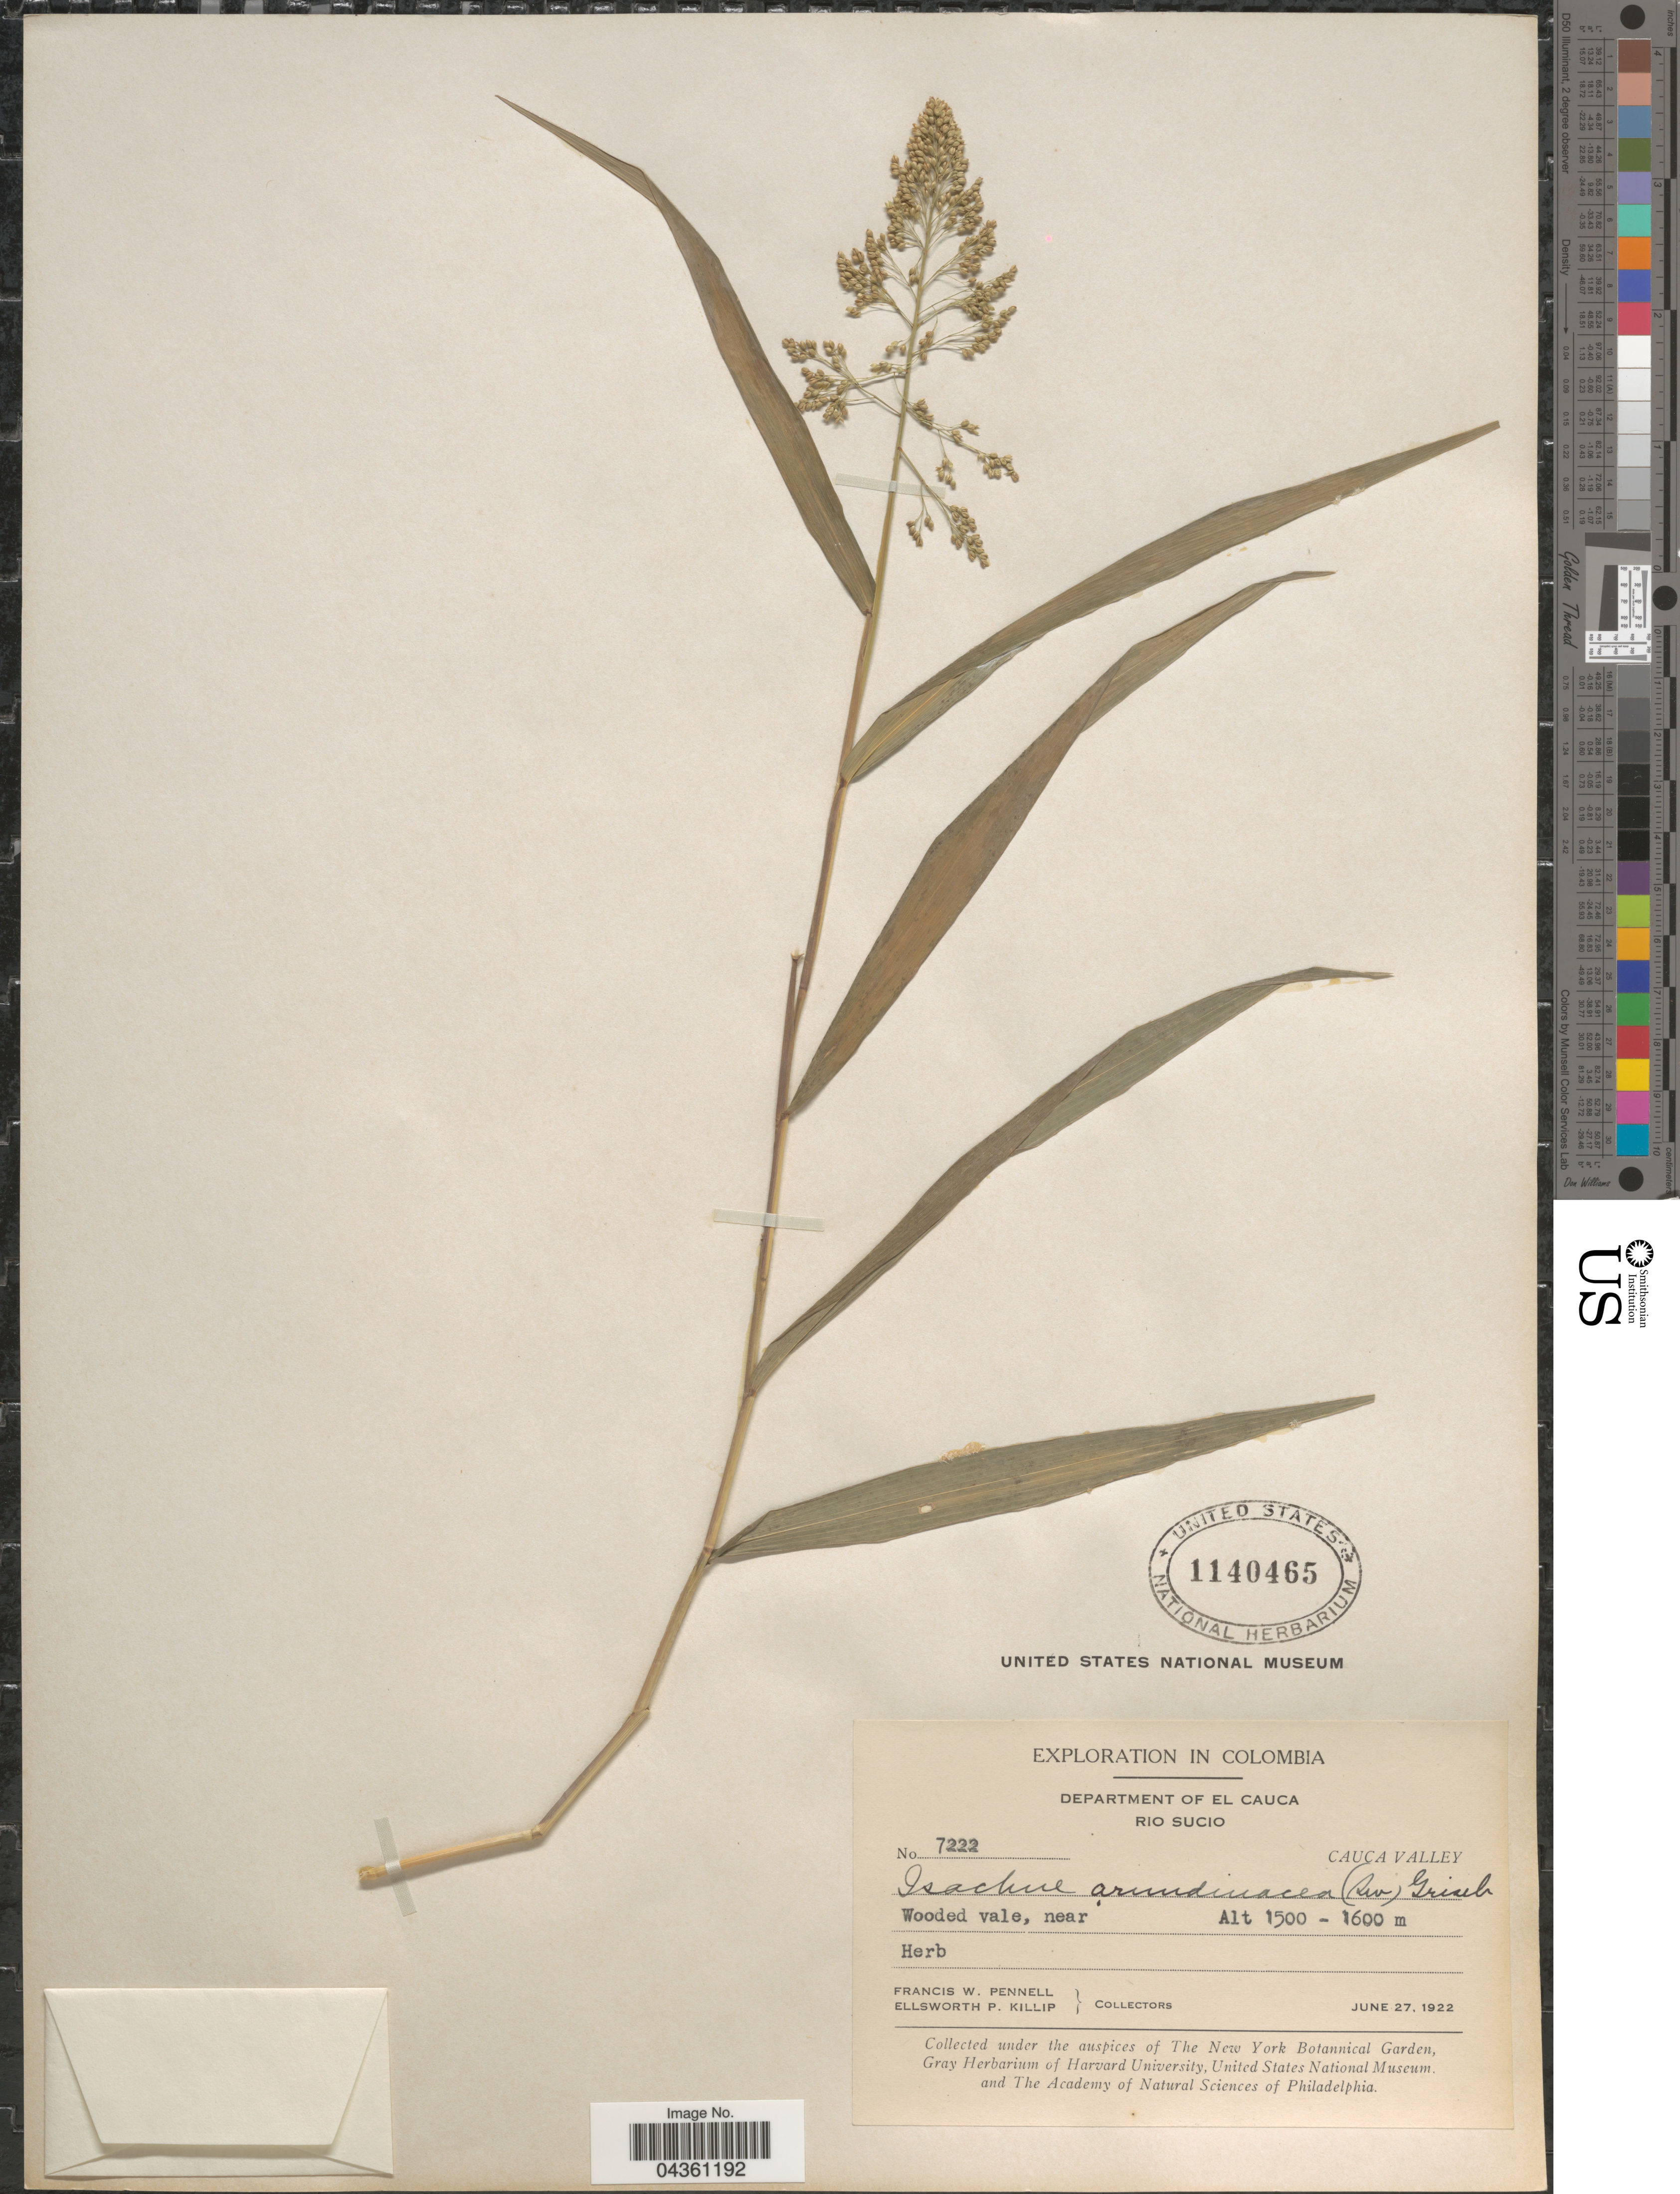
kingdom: Plantae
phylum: Tracheophyta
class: Liliopsida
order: Poales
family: Poaceae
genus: Isachne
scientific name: Isachne arundinacea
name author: (Sw.) Griseb.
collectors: F. W. Pennell & E. P. Killip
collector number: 7222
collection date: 1922-06-27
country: Colombia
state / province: Cauca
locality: Exploration in Colombia. Department of El Cauca. Rio Sucio. Cauca Valley. Wooded vale, near.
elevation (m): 1500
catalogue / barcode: US 1140465